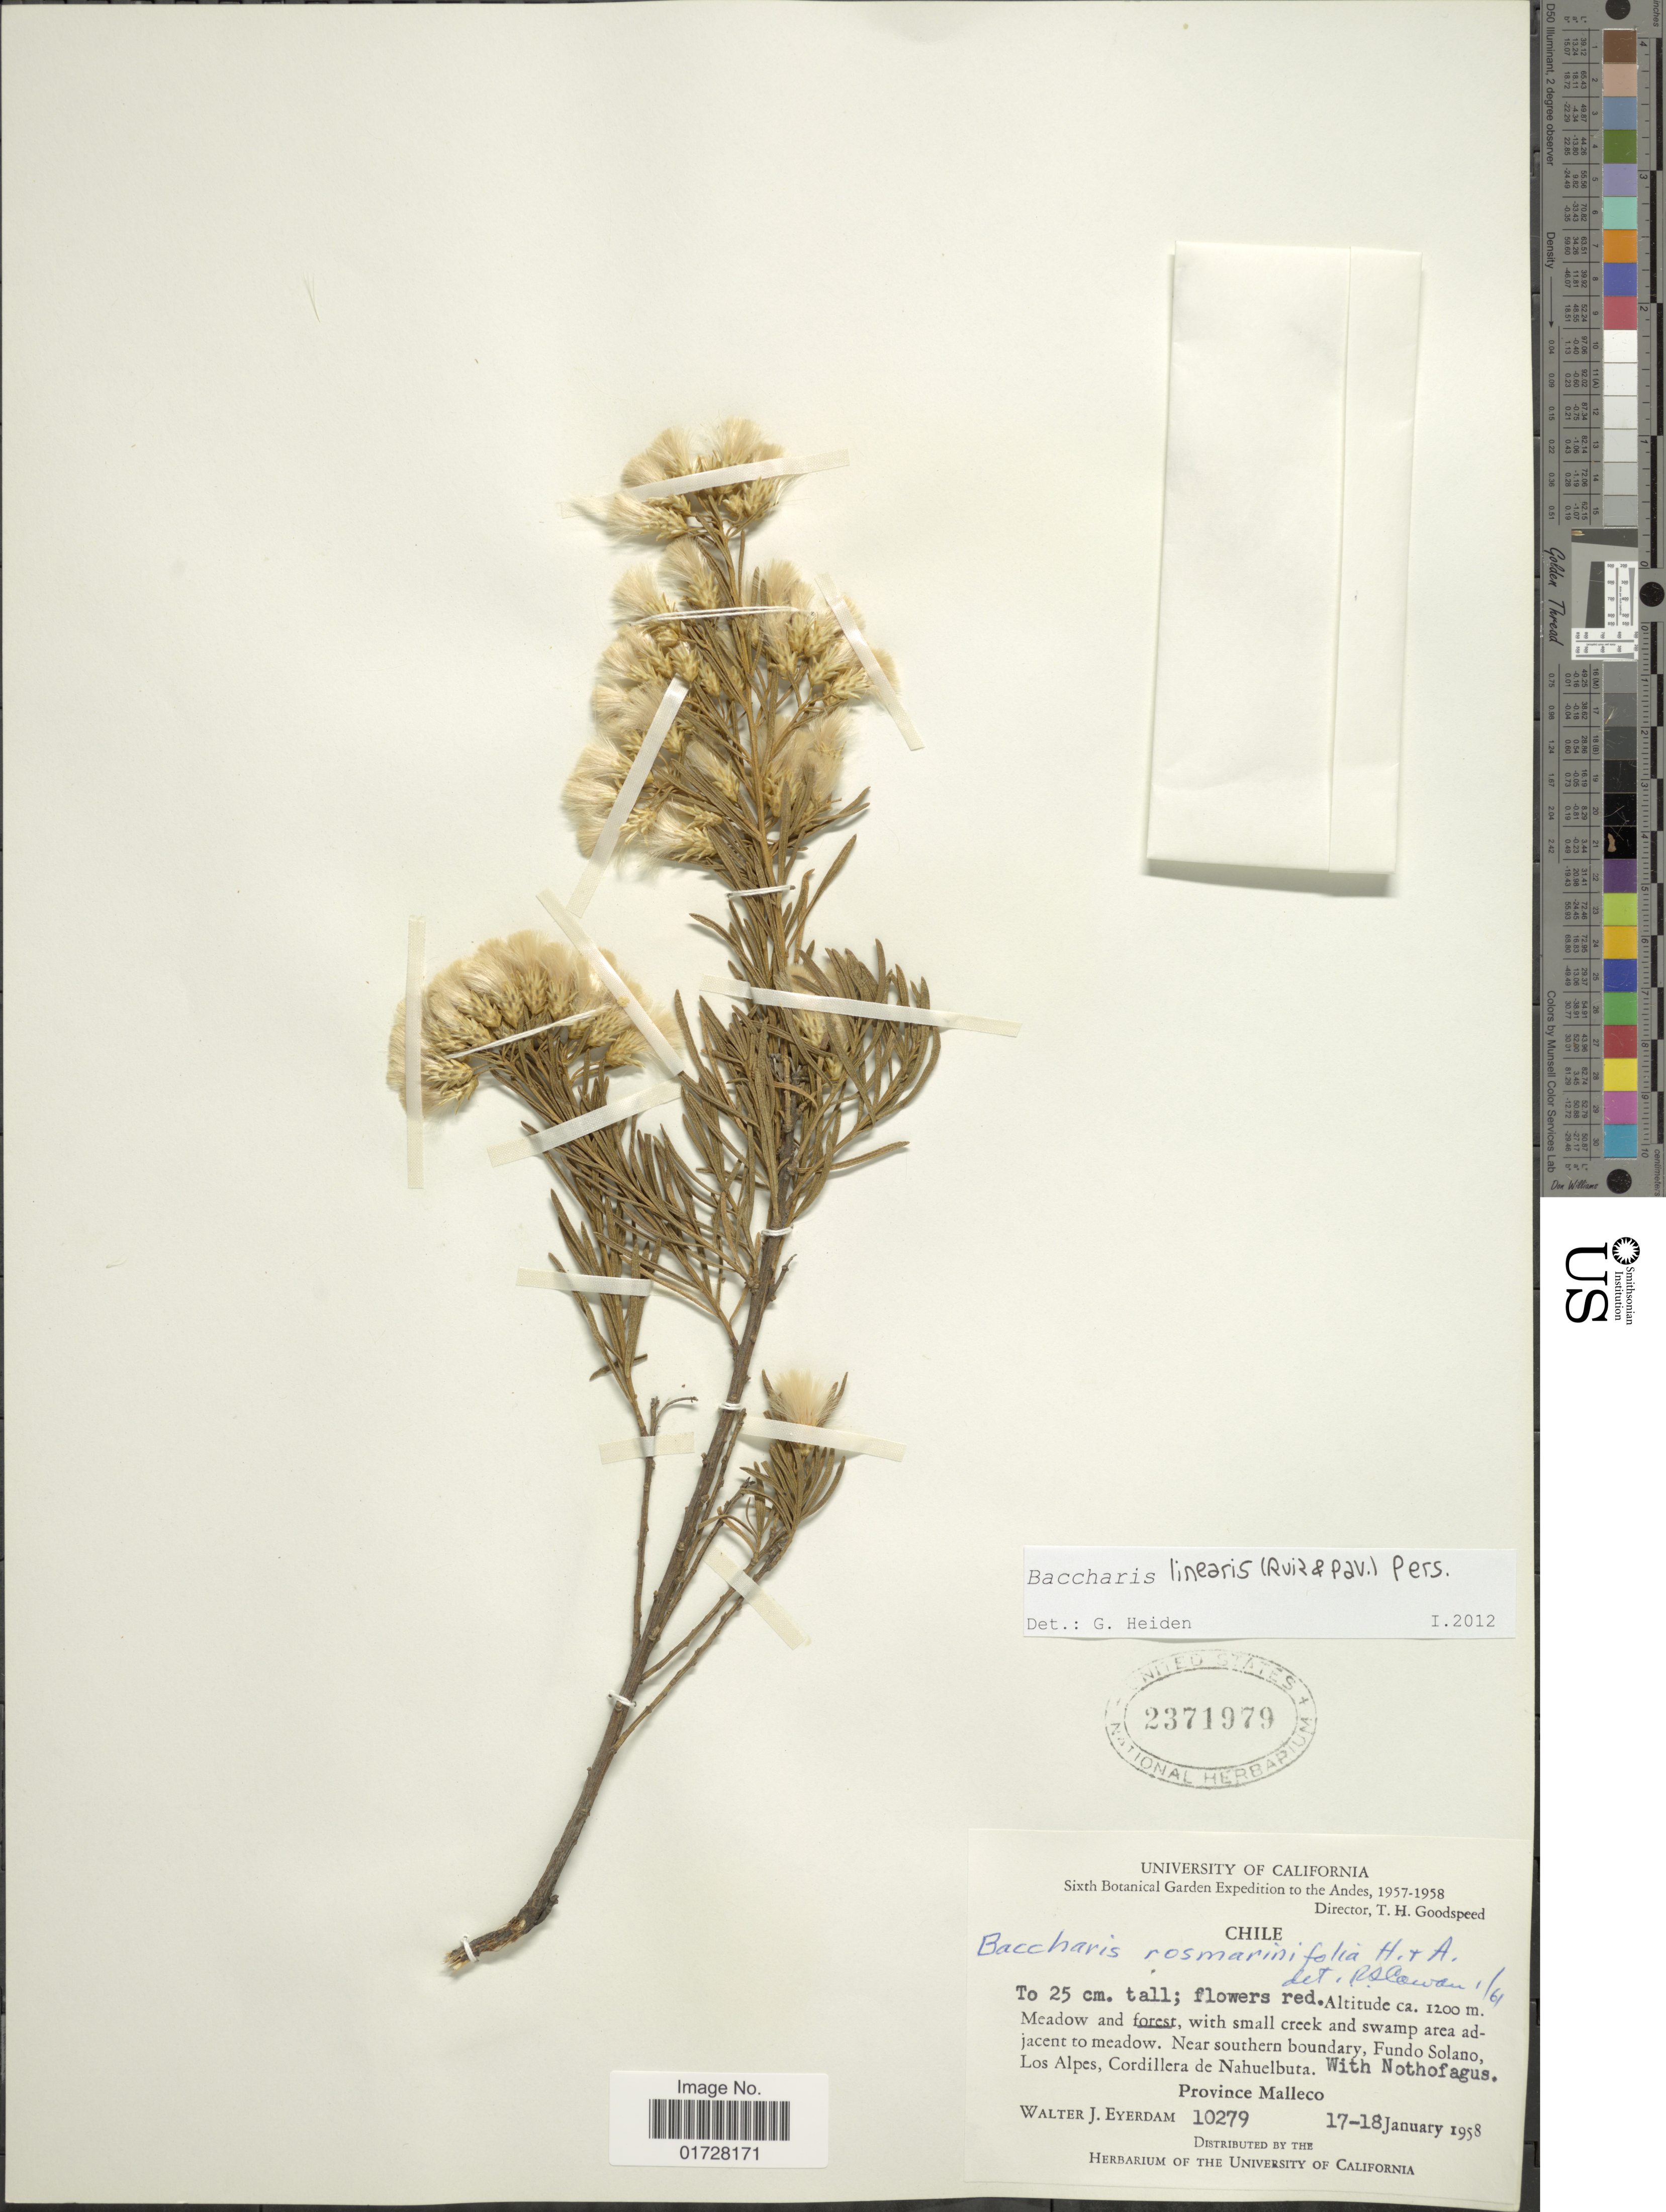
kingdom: Plantae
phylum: Tracheophyta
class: Magnoliopsida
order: Asterales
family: Asteraceae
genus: Baccharis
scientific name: Baccharis linearis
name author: (Ruiz & Pav.) Pers.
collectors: W. J. Eyerdam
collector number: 10279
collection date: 1958-01-17/1958-01-18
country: Chile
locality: Near southern boundary, Fundo Solano, Los Alpes, Cordillera de Nahuelbuta, with Nothofagus, province Malleco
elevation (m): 1200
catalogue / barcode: US 2371979